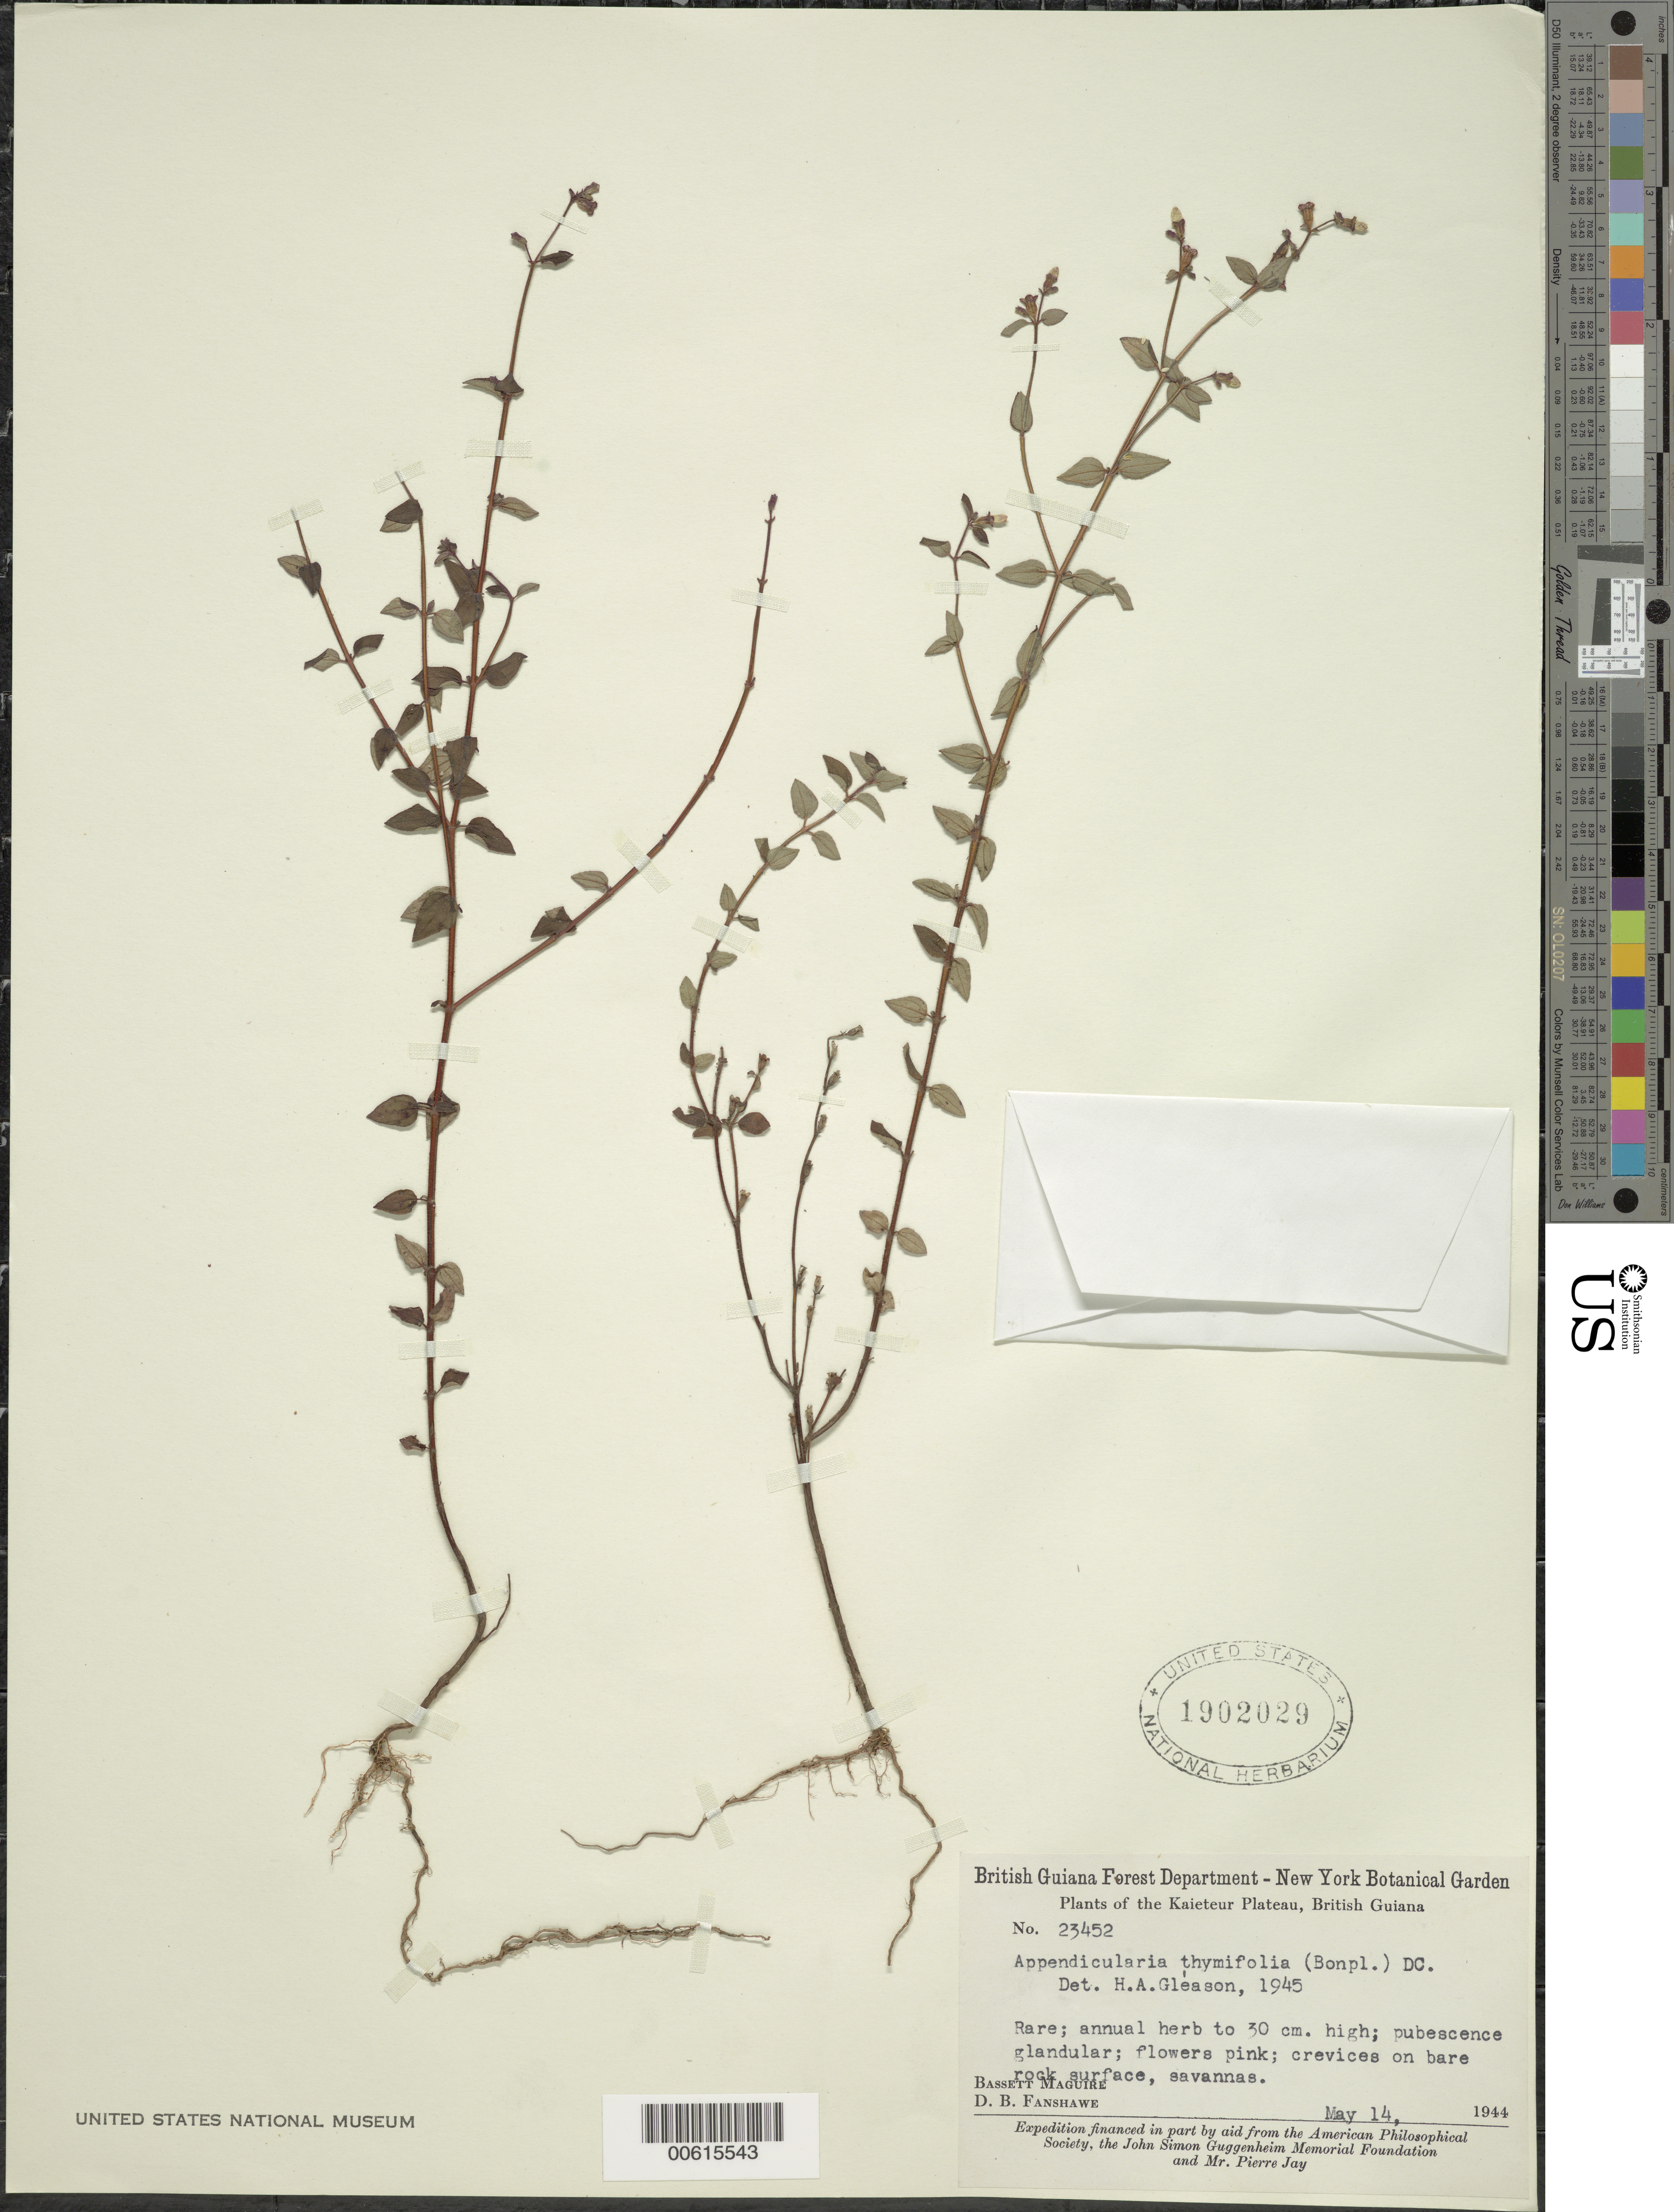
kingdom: Plantae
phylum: Tracheophyta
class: Magnoliopsida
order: Myrtales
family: Melastomataceae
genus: Appendicularia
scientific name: Appendicularia thymifolia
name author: (Bonpl.) DC.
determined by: Gleason, H. A.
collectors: B. Maguire & D. B. Fanshawe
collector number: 23452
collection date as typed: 14-May-44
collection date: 1944-05-14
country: Guyana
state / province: Potaro-Siparuni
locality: Kaieteur Plateau, Potaro River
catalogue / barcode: US 1902029